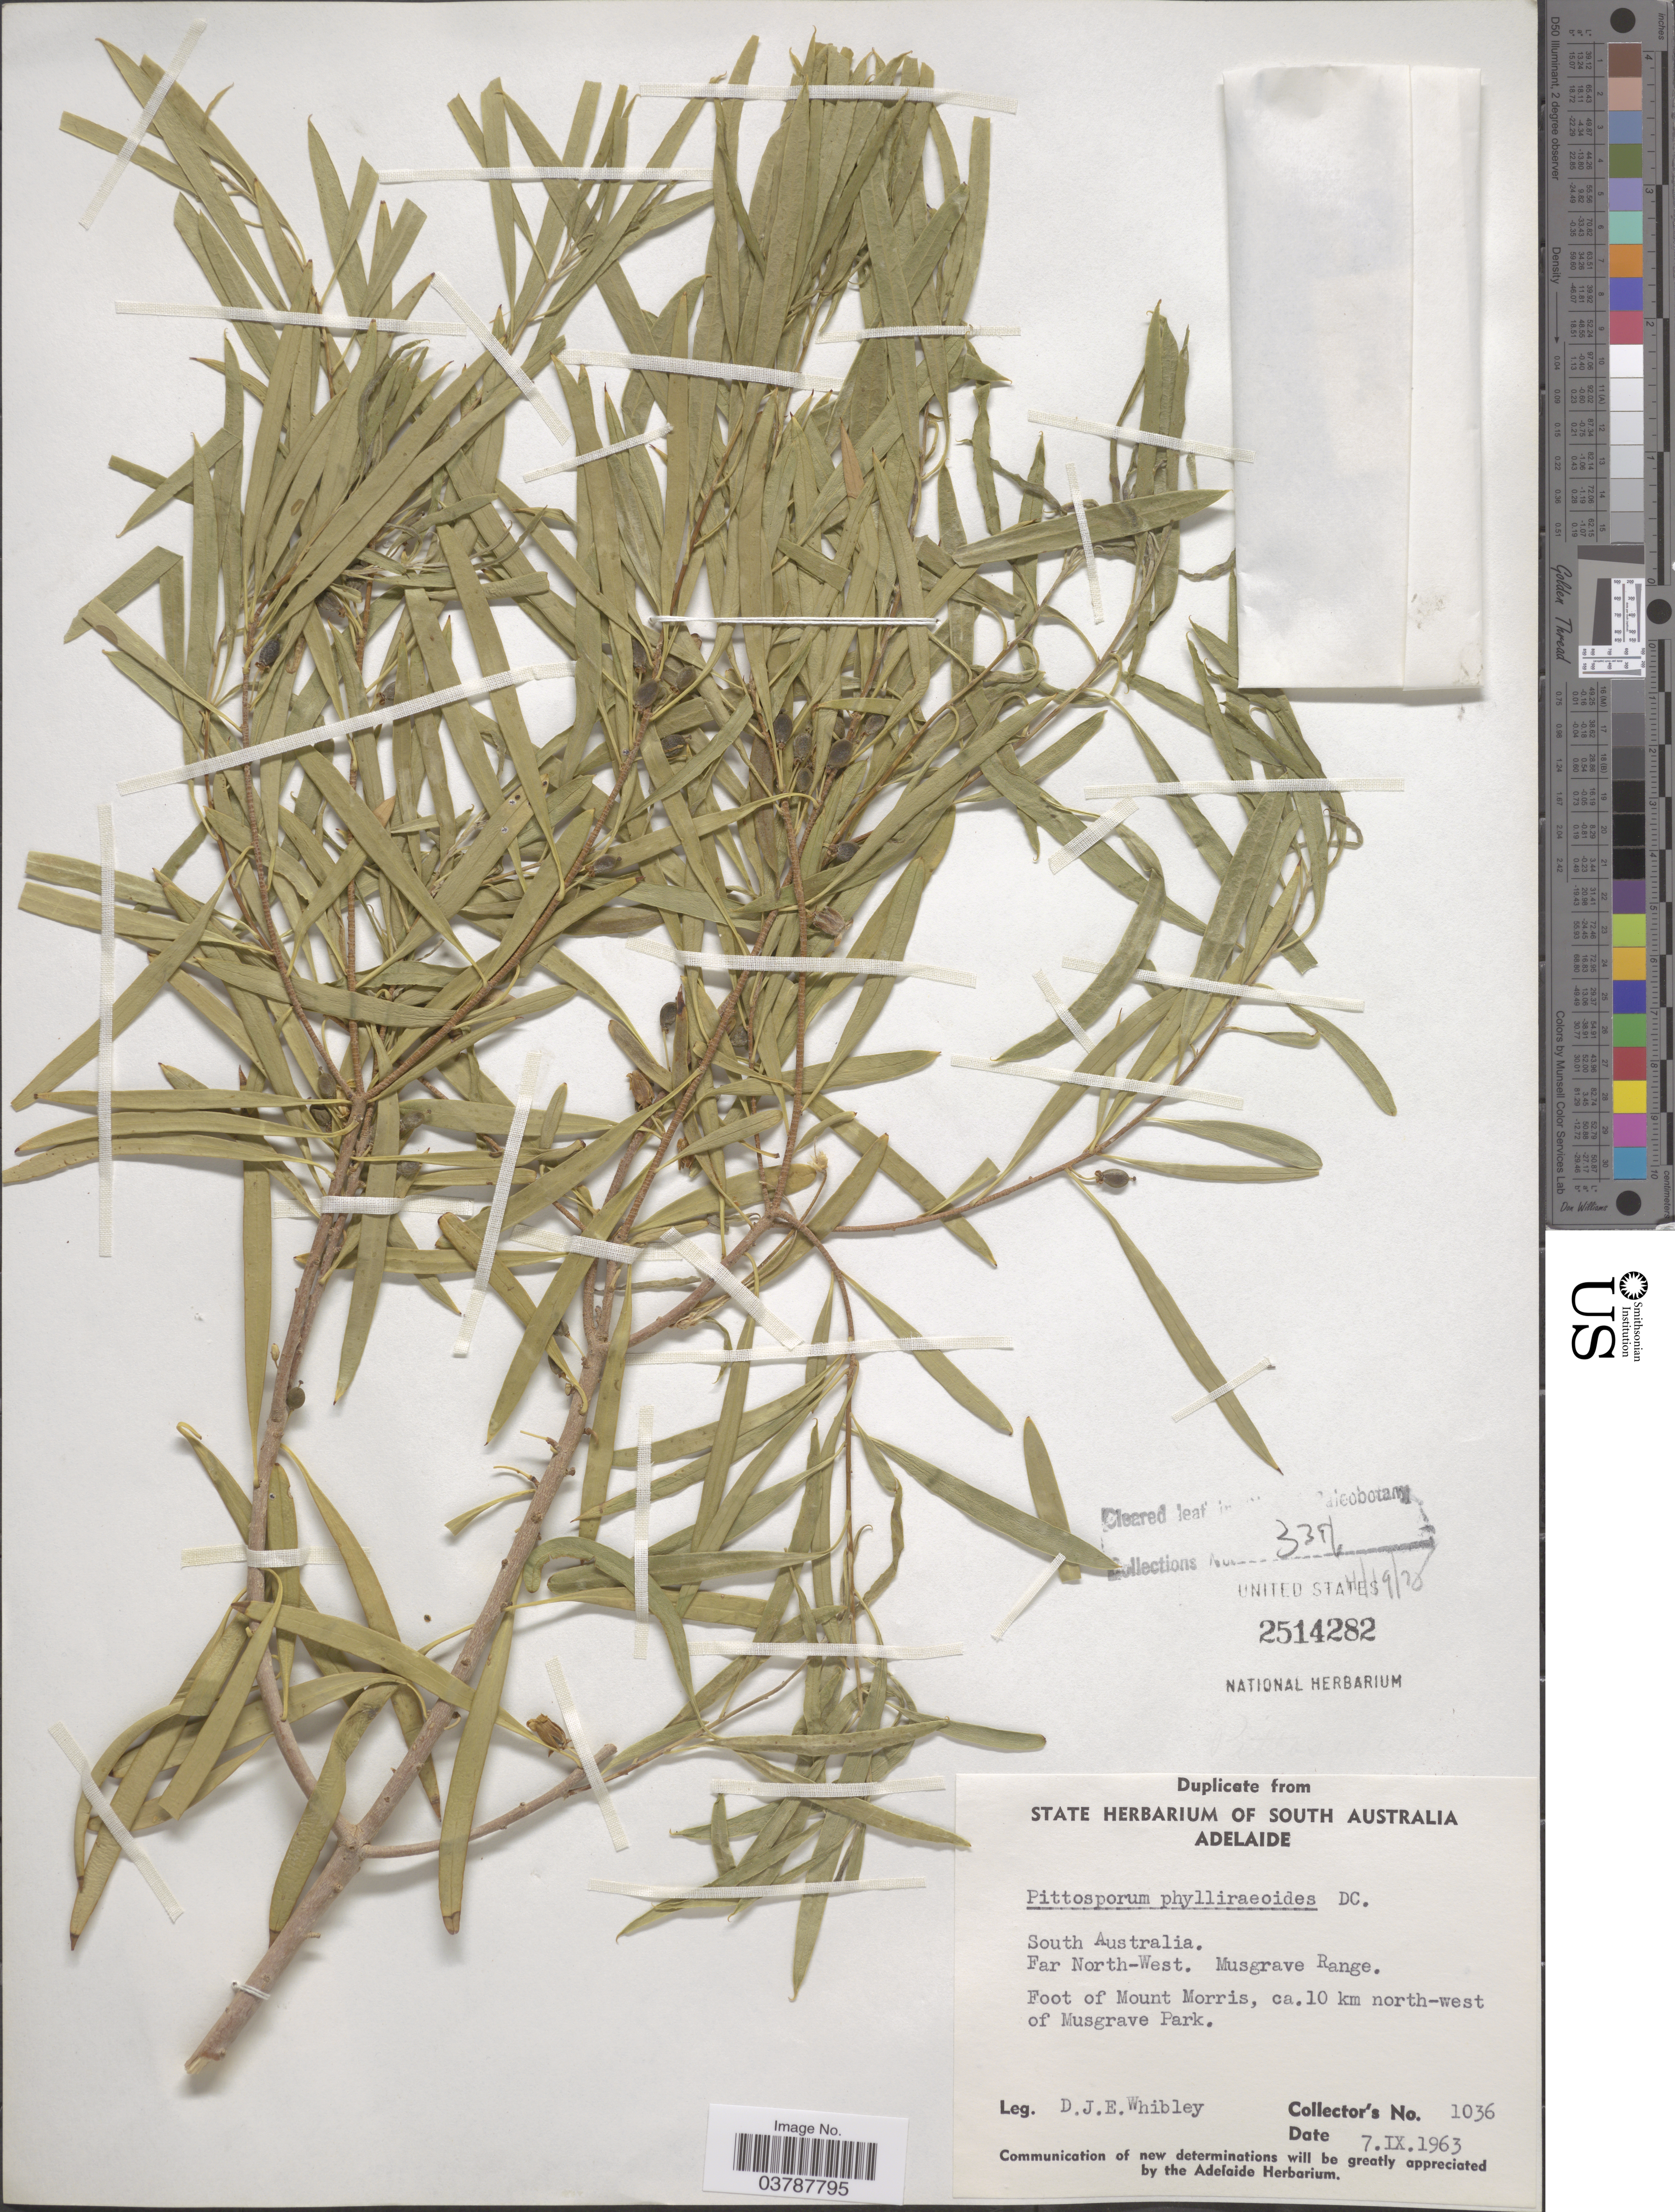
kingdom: Plantae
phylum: Tracheophyta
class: Magnoliopsida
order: Apiales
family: Pittosporaceae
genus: Pittosporum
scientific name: Pittosporum phillyreoides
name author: DC.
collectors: D. Whibley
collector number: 1036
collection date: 1963-09-07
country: Australia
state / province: South Australia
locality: Far North-West. Musgrave Range. Foot of Mount Morris, ca. 10 km north-west of Musgrave Park.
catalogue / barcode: US 2514282